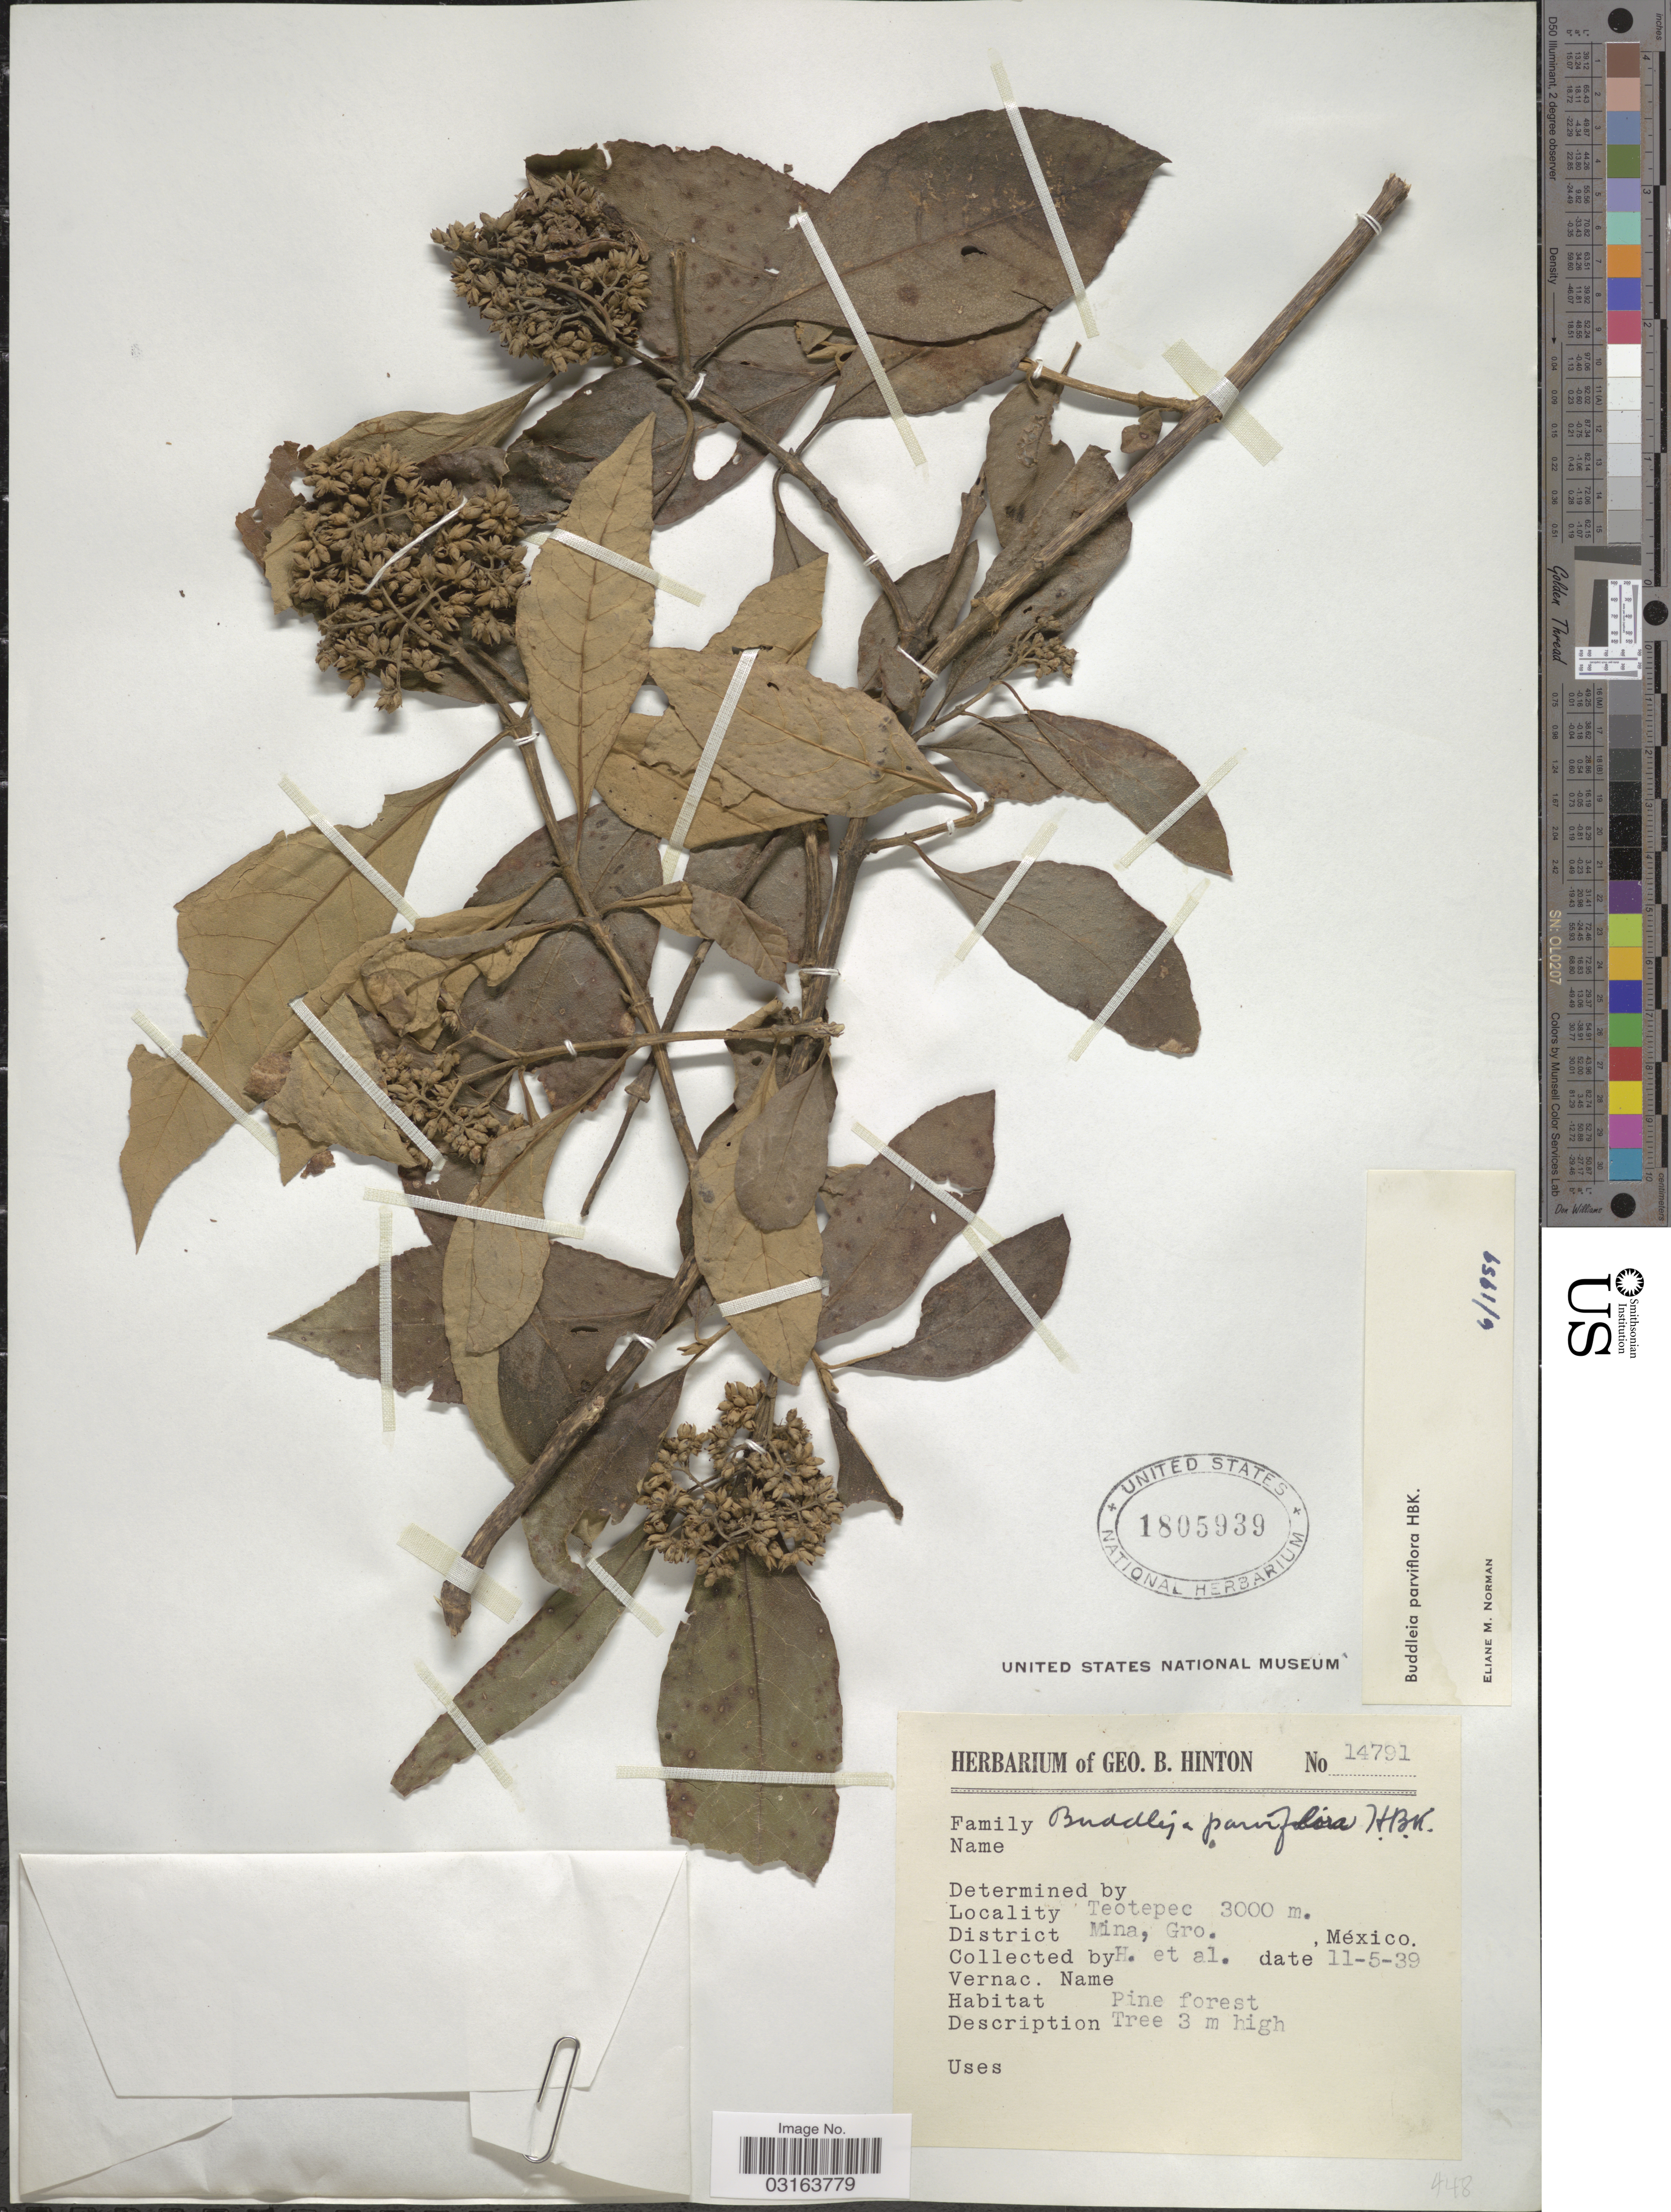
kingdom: Plantae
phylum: Tracheophyta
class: Magnoliopsida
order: Lamiales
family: Scrophulariaceae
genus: Buddleja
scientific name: Buddleja parviflora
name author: Kunth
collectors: G. B. Hinton & et al.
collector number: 14791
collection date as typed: Transcribed d/m/y: 11/5/39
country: Mexico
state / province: Guerrero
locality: Teotepec. District Mina.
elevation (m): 3000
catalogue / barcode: US 1805939